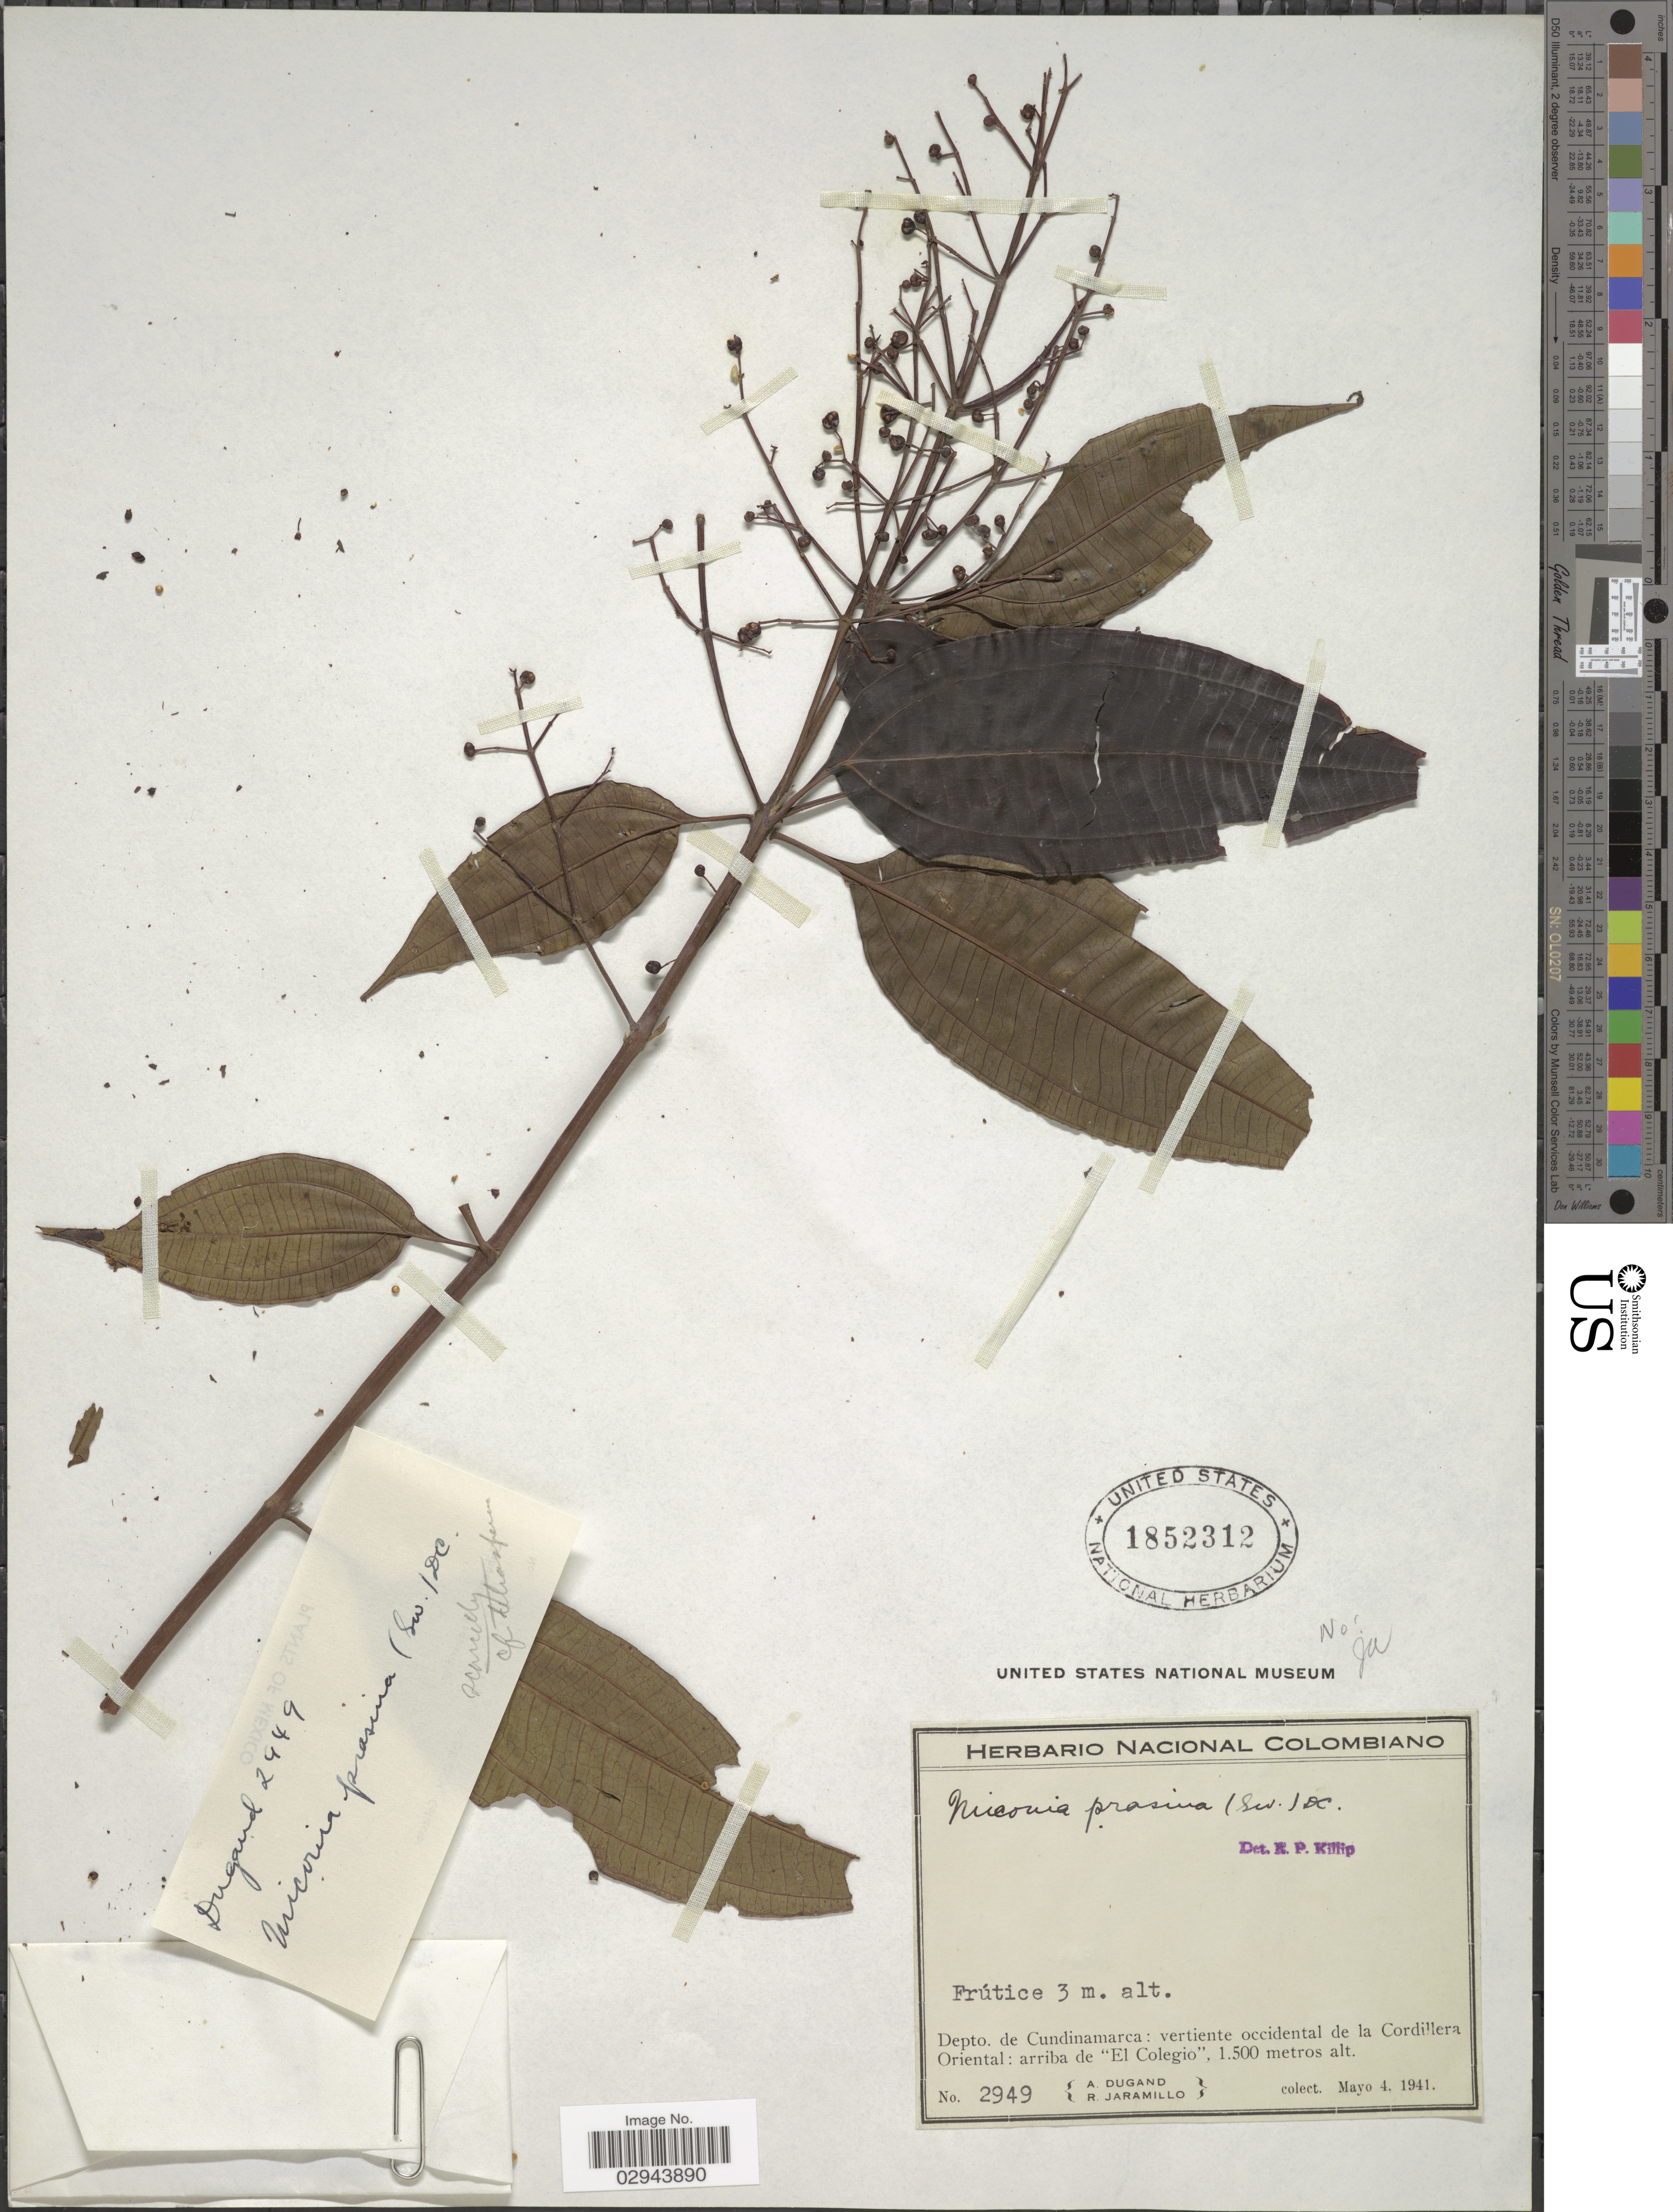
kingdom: Plantae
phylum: Tracheophyta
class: Magnoliopsida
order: Myrtales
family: Melastomataceae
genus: Miconia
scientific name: Miconia ternatifolia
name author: Triana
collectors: A. Dugand & R. Jaramillo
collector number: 2949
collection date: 1941-05-04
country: Colombia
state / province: Cundinamarca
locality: Depto. de Cundinamarca: vertiente occidental de la Cordillera Oriental: arriba de "El Colegio".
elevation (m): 1500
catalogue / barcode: US 1852312